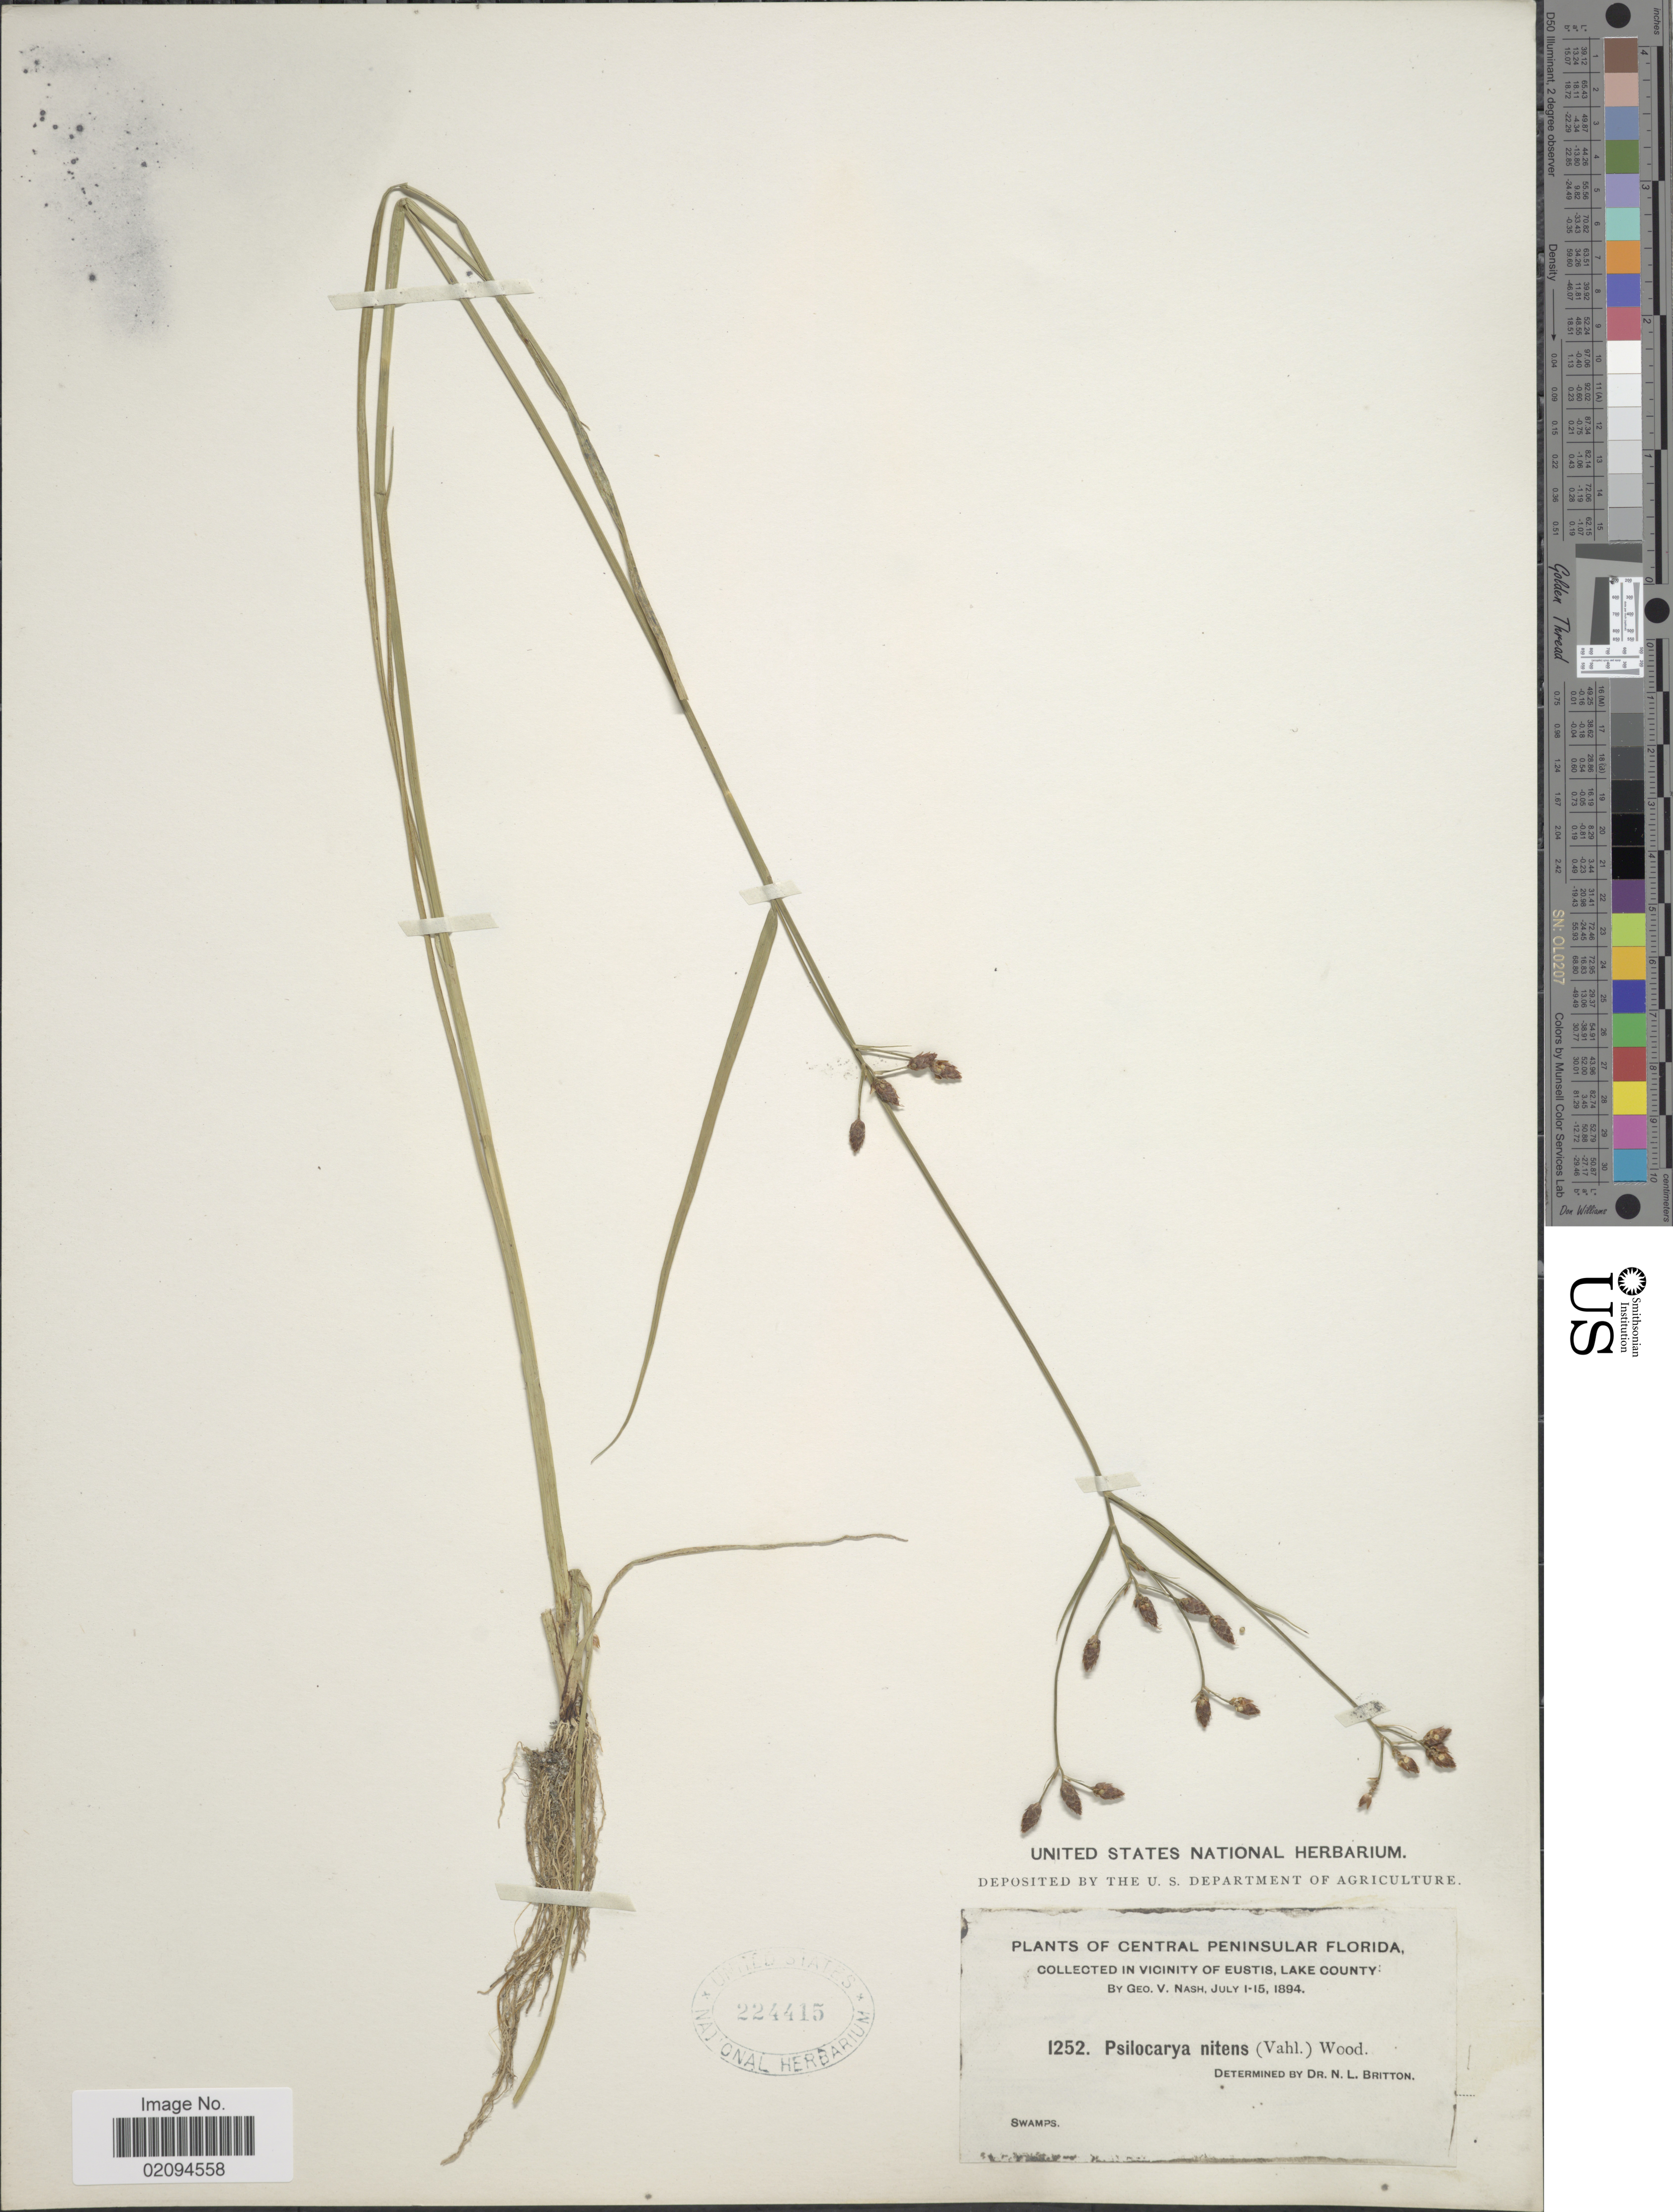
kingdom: Plantae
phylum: Tracheophyta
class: Liliopsida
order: Poales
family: Cyperaceae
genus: Rhynchospora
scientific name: Rhynchospora nitens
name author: (Vahl) A. Gray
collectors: G. V. Nash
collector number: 1252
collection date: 1894-07-01/1894-07-15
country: United States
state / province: Florida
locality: Central Peninsular Florida. In Vicinity of Eustis, Lake County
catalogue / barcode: US 224415